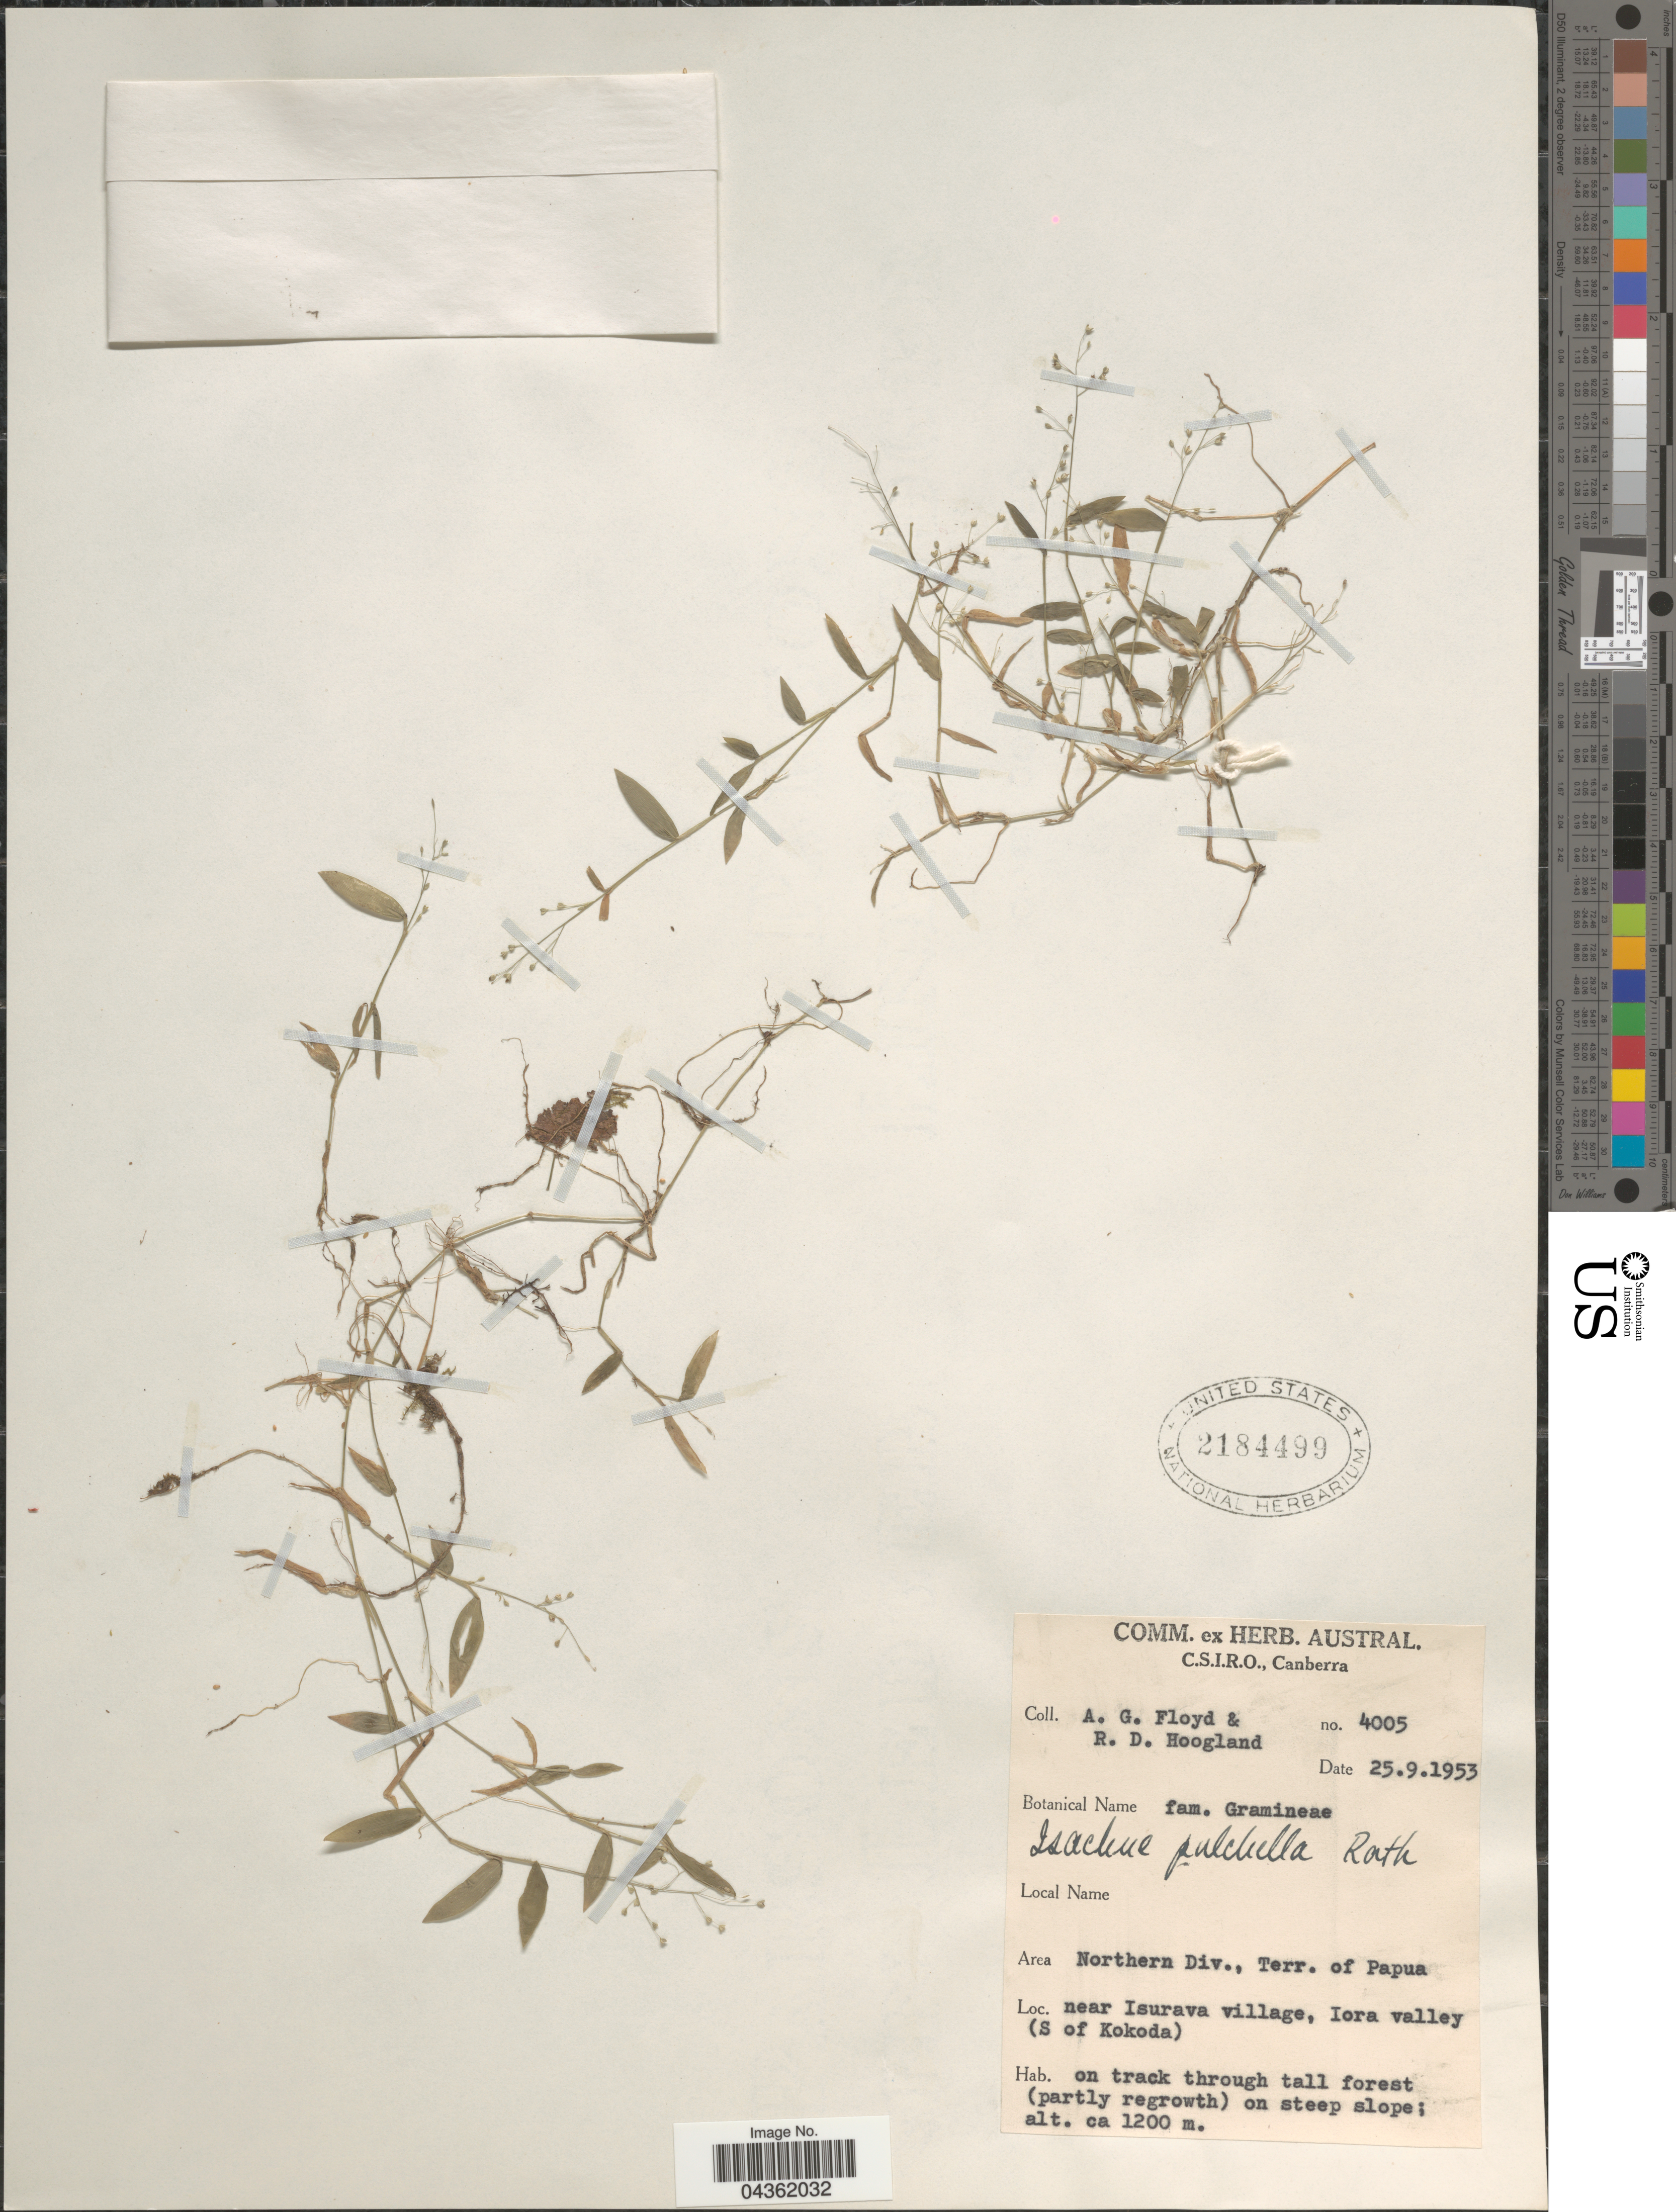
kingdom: Plantae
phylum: Tracheophyta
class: Liliopsida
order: Poales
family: Poaceae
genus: Isachne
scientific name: Isachne pulchella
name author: Roth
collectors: A. G. Floyd & R. D. Hoogland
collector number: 4005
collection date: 1953-09-25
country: Papua New Guinea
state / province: Northern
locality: Area Northern Div., Terr. of Papua near Isurava village, Iora valley (S of Kokoda).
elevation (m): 1200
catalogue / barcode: US 2184499